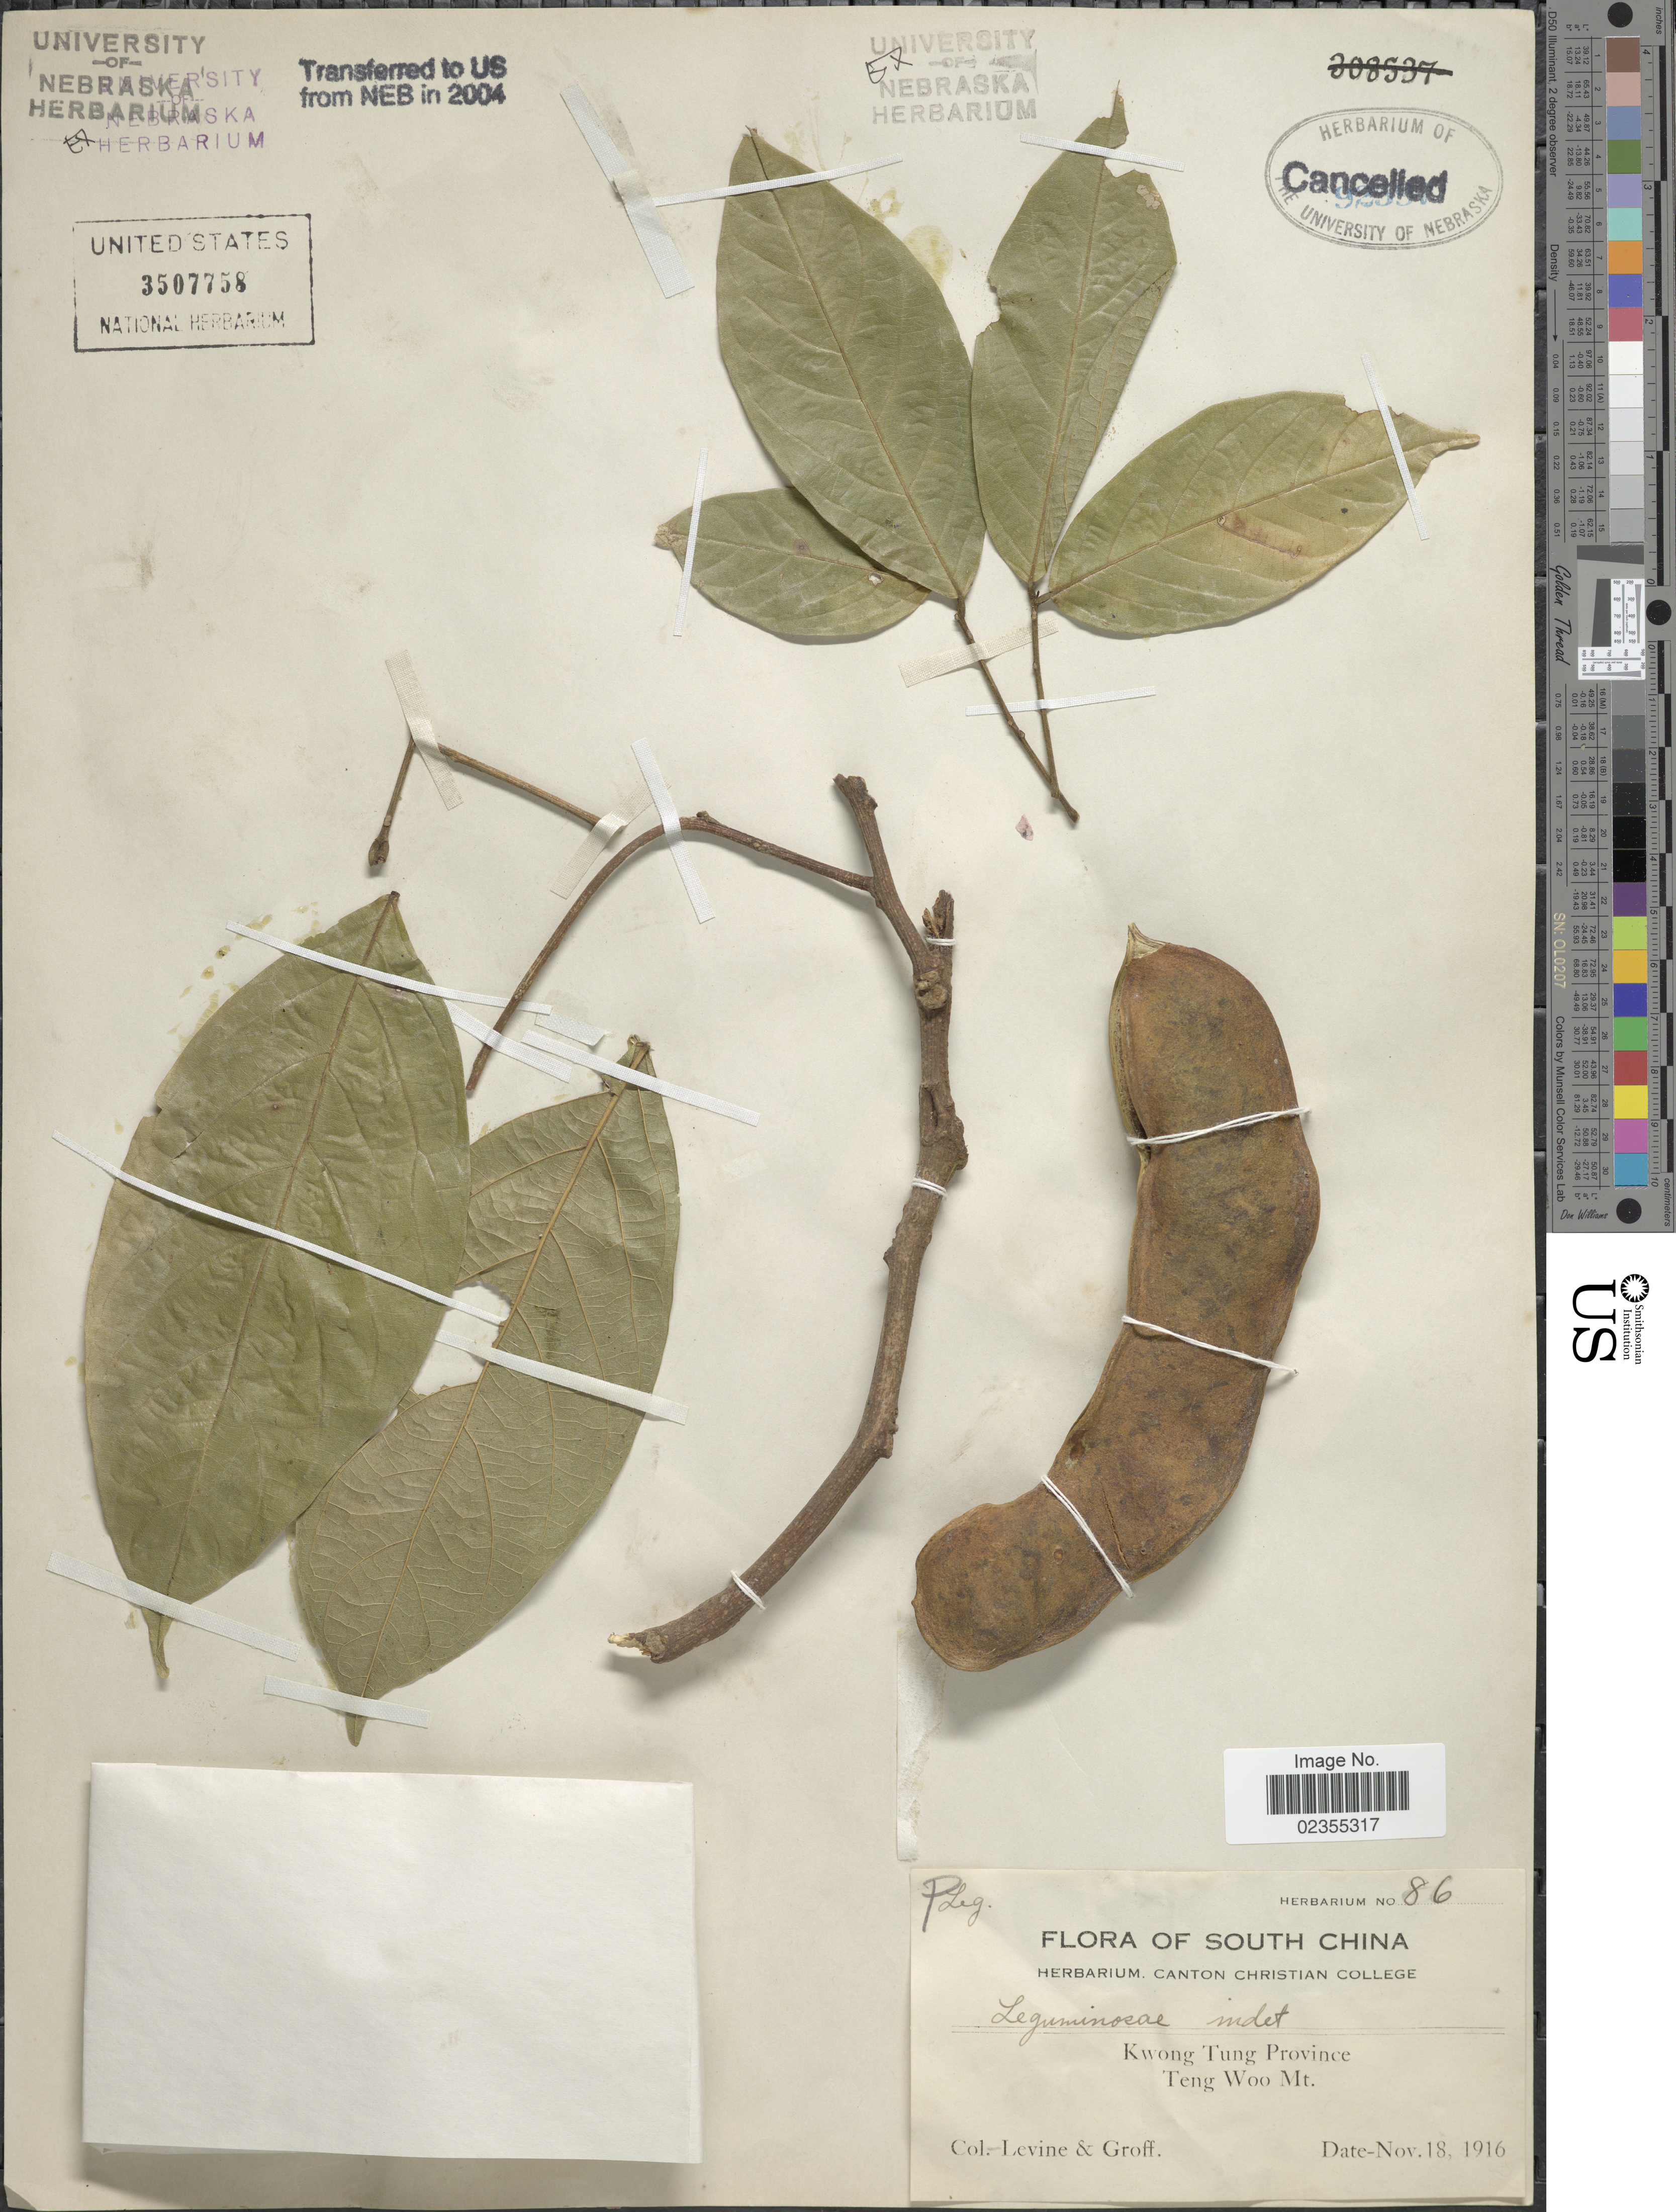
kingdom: Plantae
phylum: Tracheophyta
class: Magnoliopsida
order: Fabales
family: Fabaceae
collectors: -. Levine & -- Groff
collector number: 86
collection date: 1916-11-18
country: China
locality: South China, Kwong Tung Province, Teng Woo mt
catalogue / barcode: US 3507758